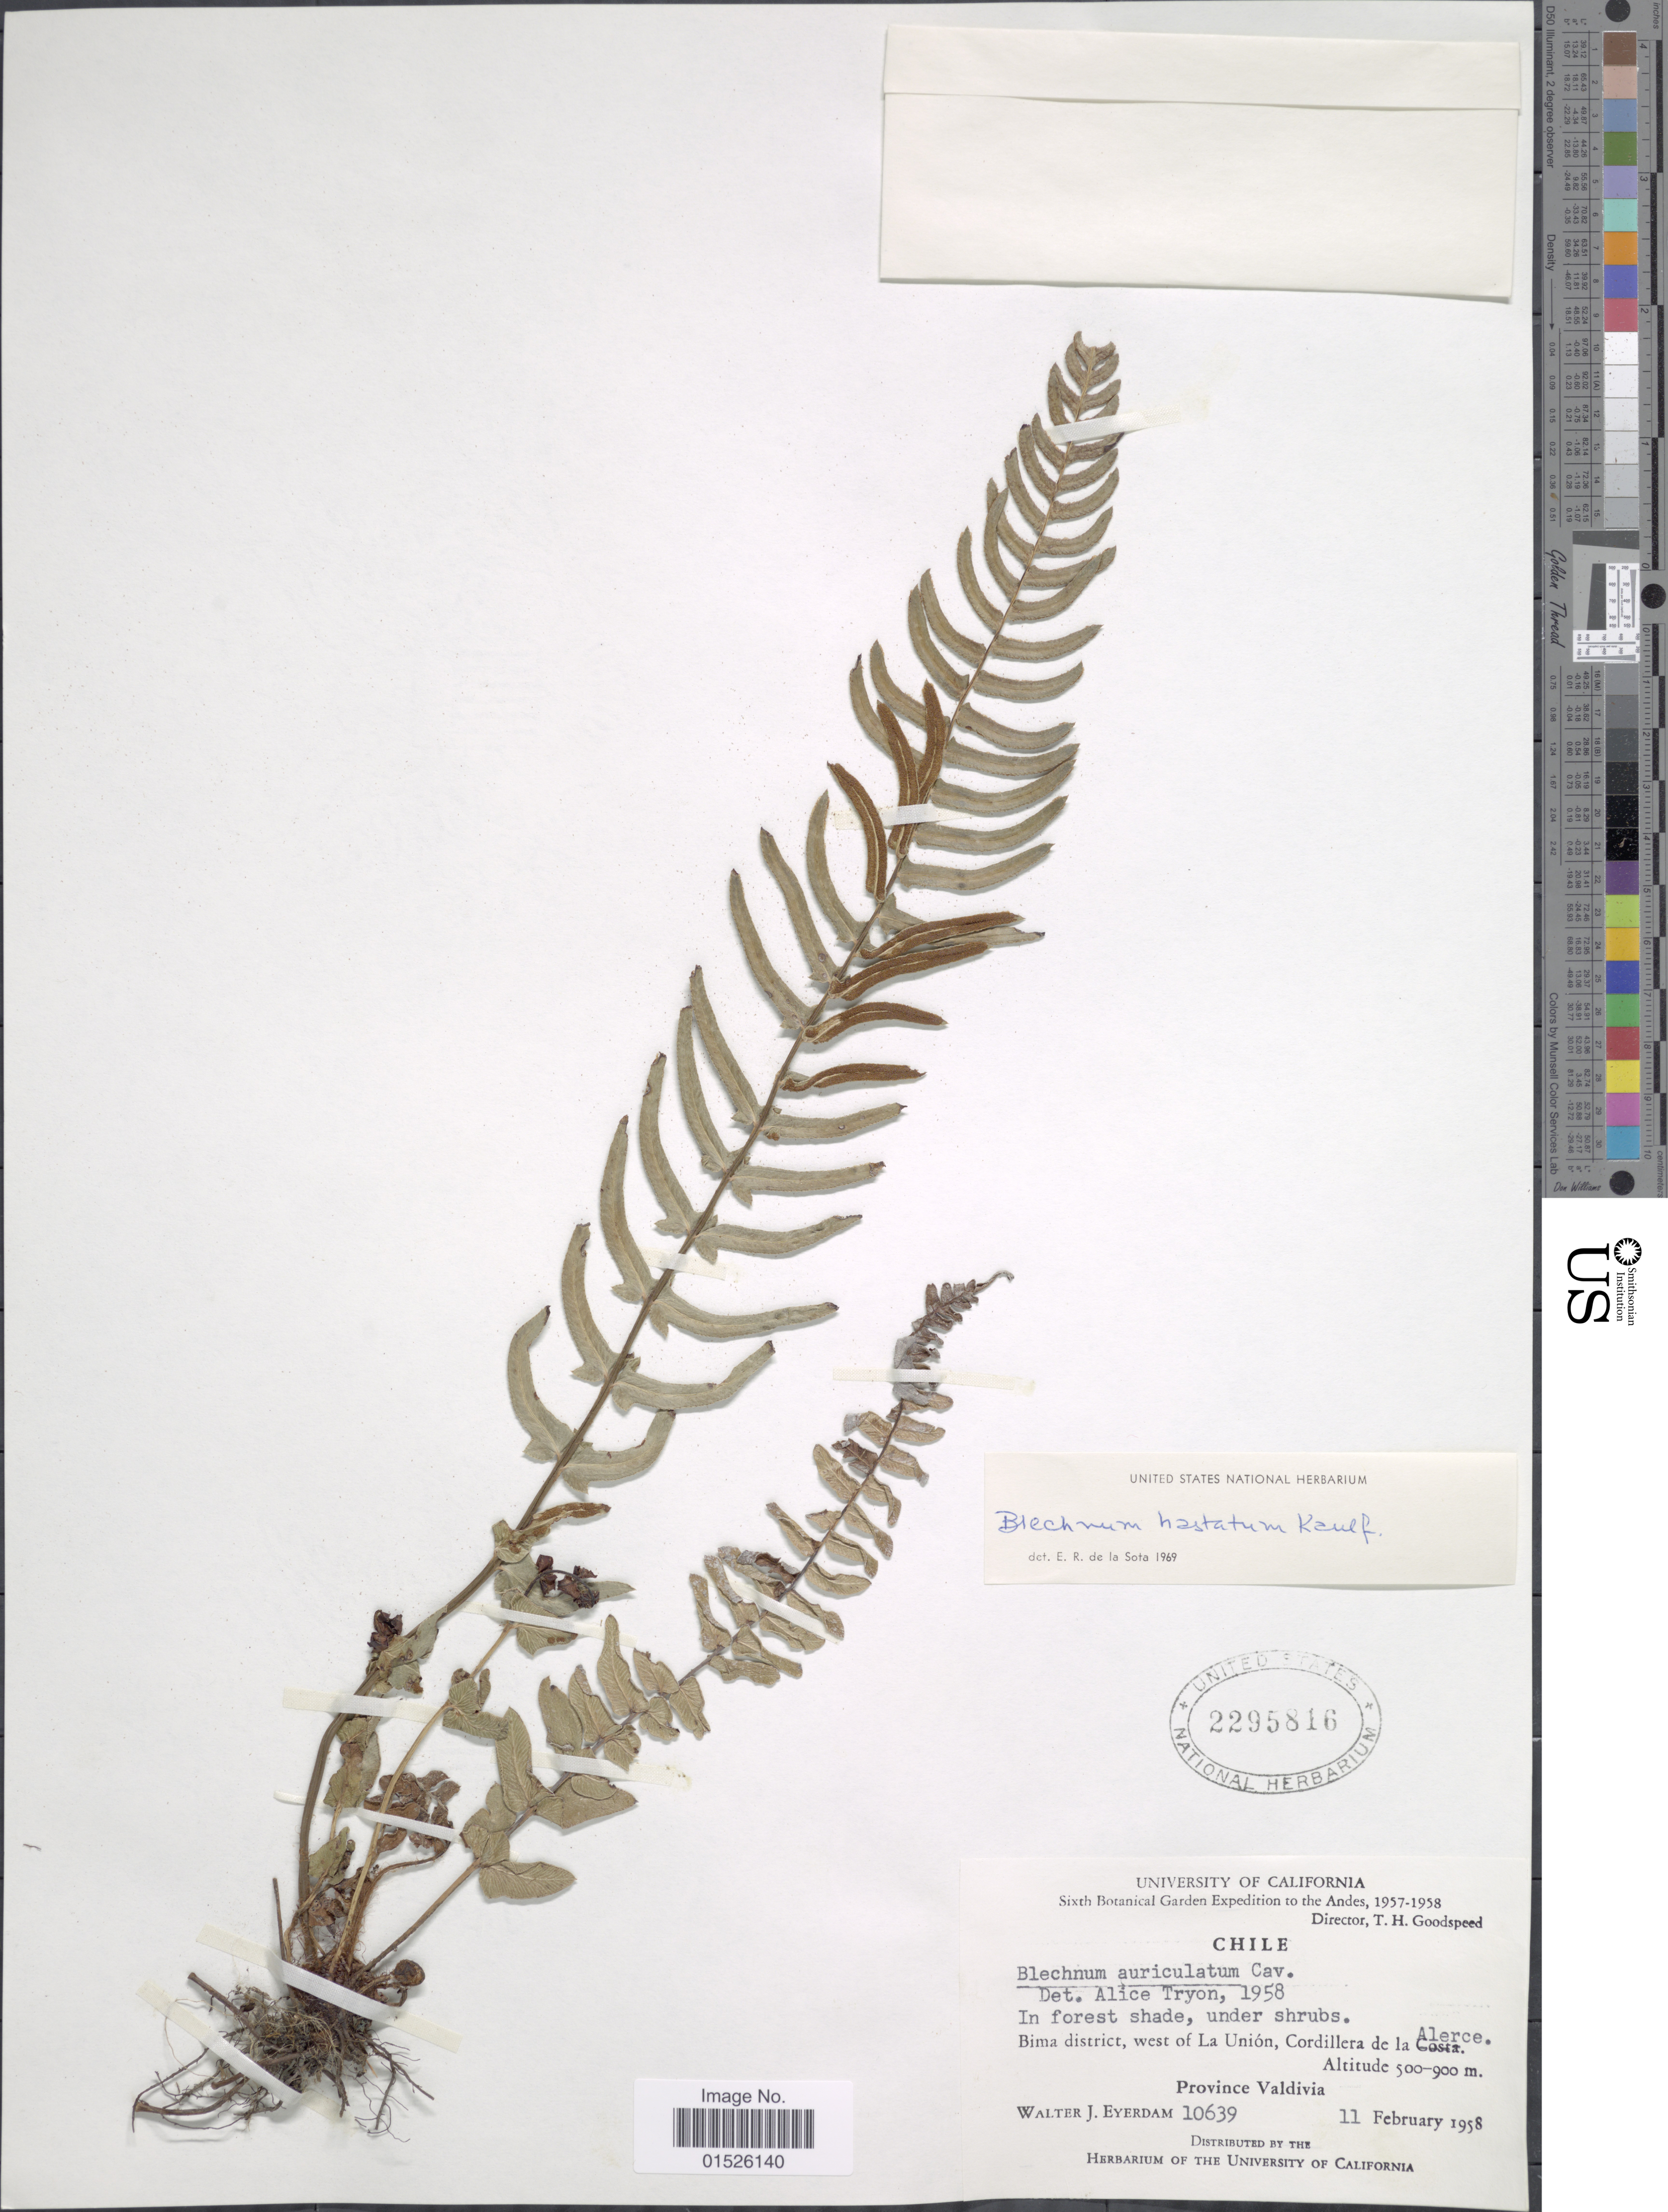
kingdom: Plantae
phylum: Tracheophyta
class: Polypodiopsida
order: Polypodiales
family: Blechnaceae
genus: Blechnum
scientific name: Blechnum hastatum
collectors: W. J. Eyerdam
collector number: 10639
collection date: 1958-02-11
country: Chile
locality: Chile, Bima district, west of La Union, Cordillera de la Alerce.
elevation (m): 500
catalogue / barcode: US 2295816